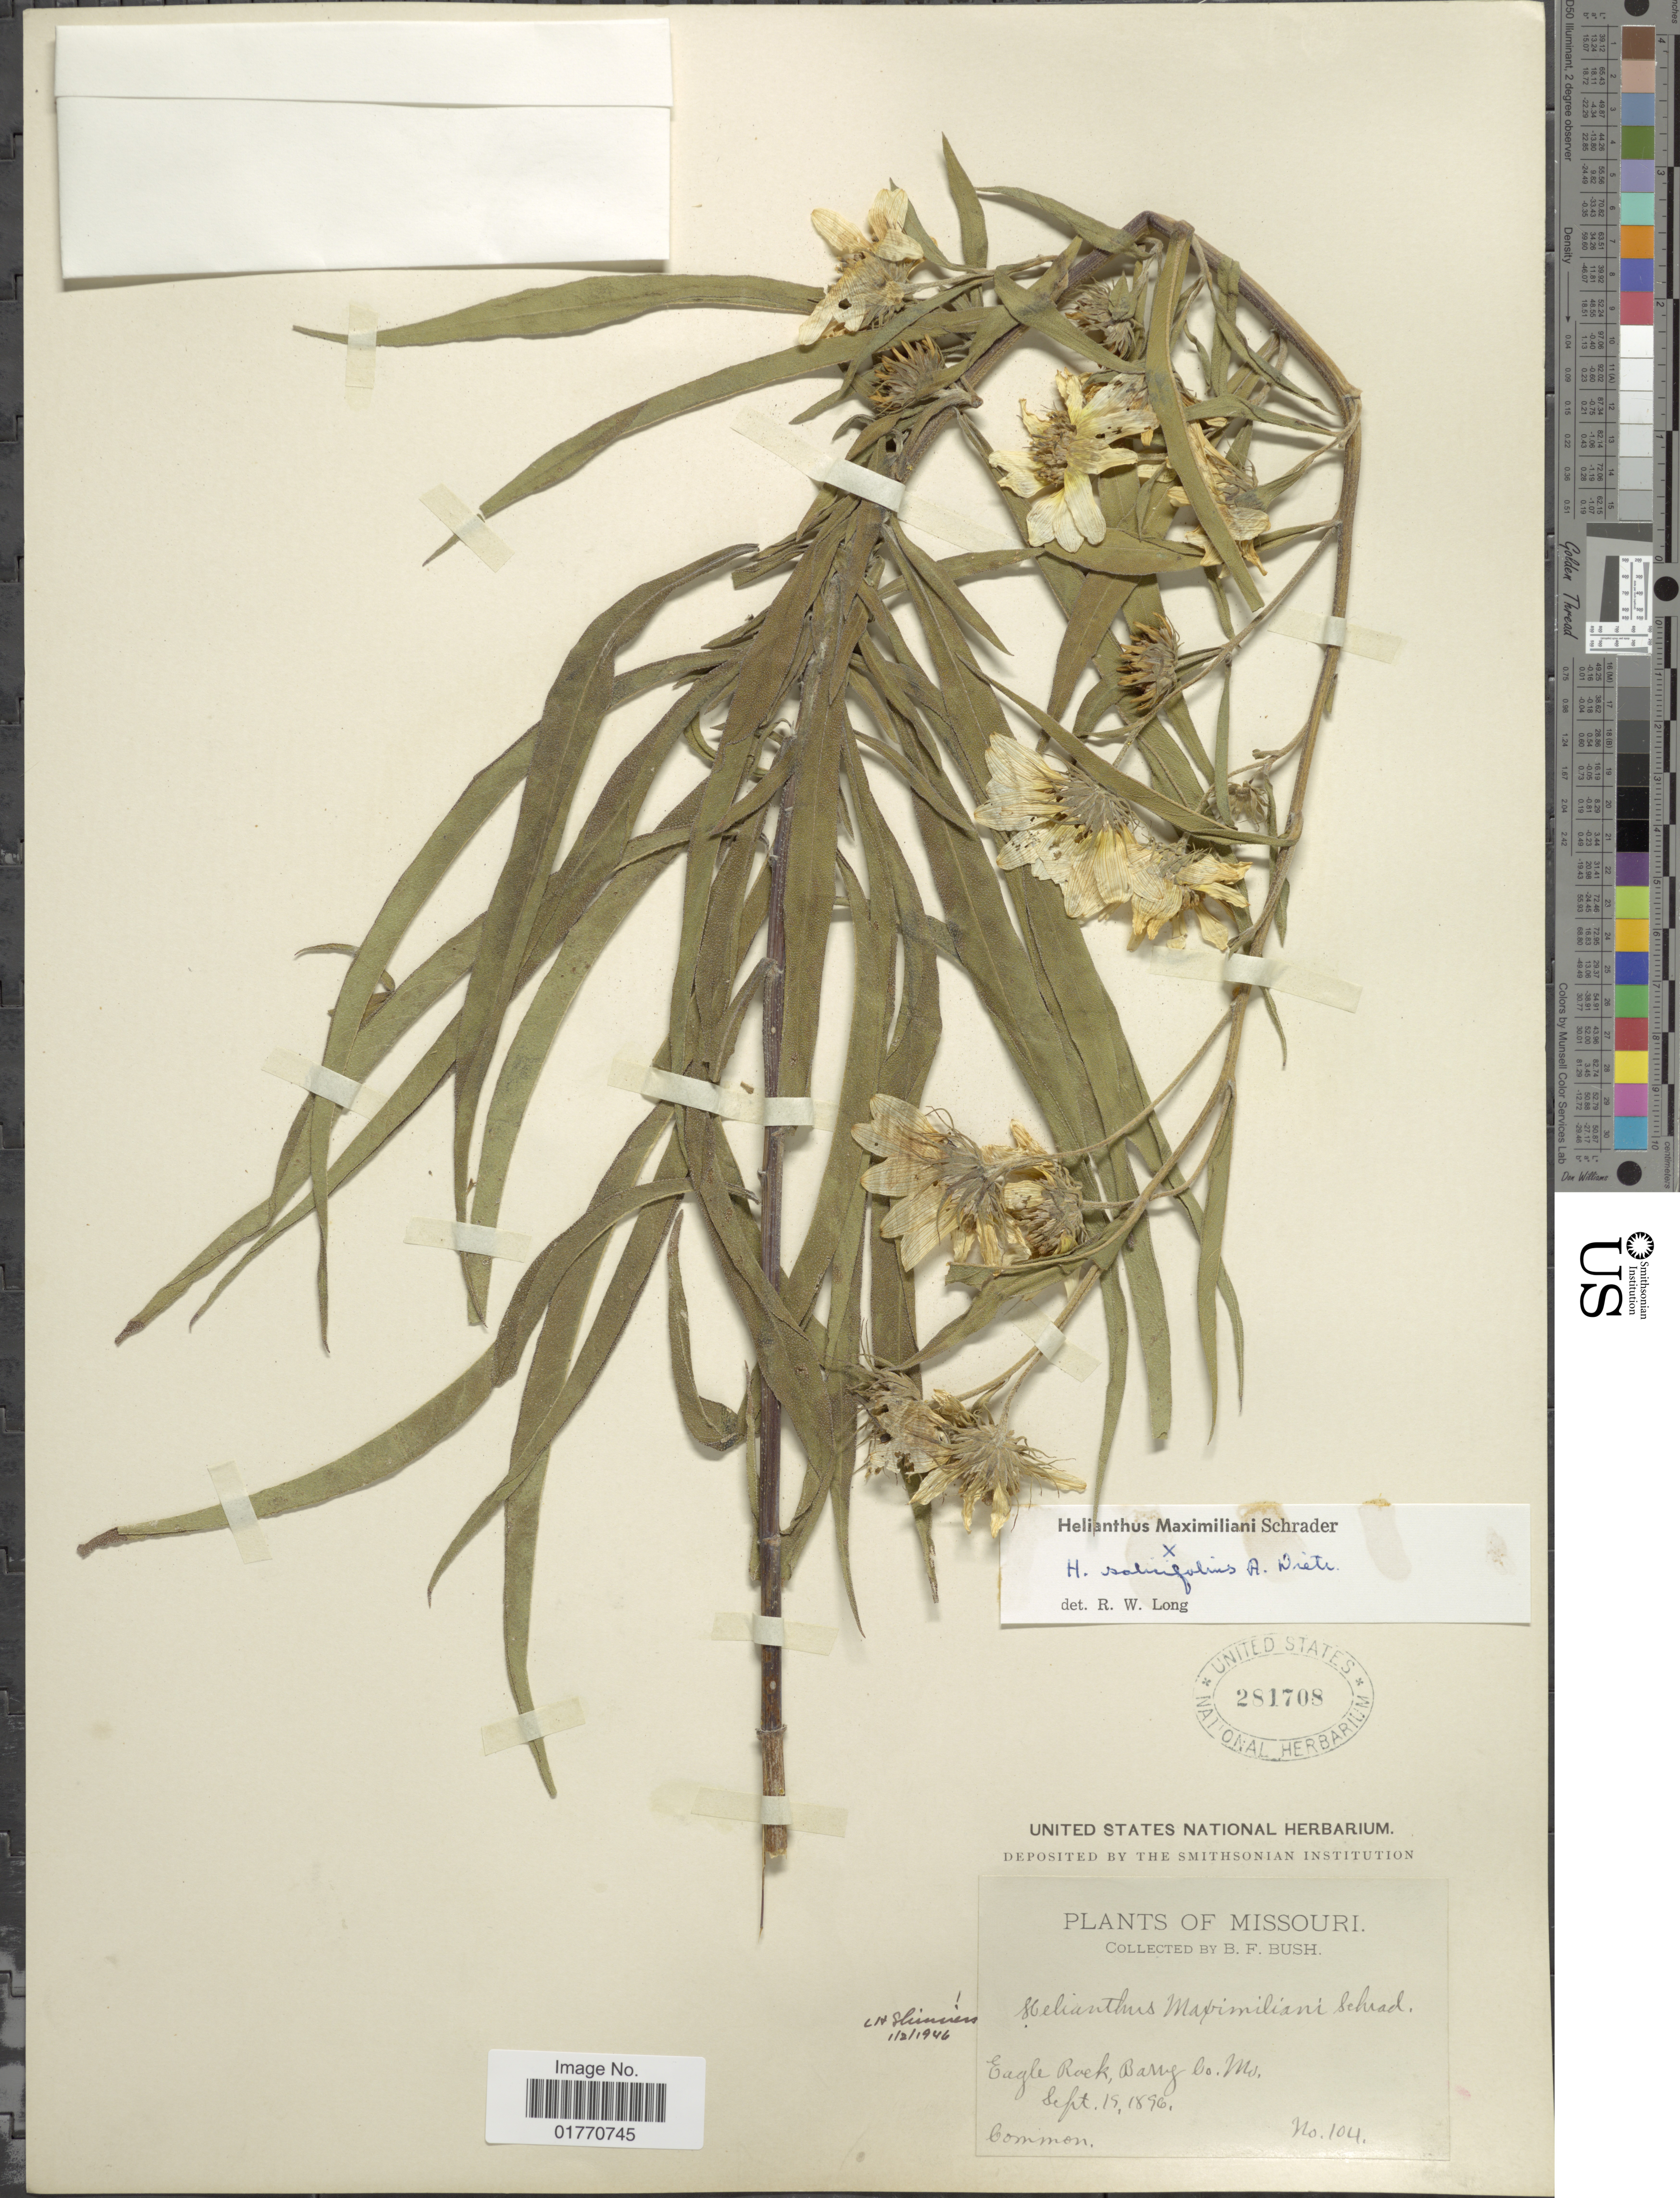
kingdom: Plantae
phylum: Tracheophyta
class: Magnoliopsida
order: Asterales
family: Asteraceae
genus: Helianthus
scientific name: Helianthus maximiliani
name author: Schrad.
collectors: B. F. Bush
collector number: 104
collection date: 1896-09-19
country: United States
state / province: Missouri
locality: Eagle Rock, Barrig Co., Mo.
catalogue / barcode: US 281708